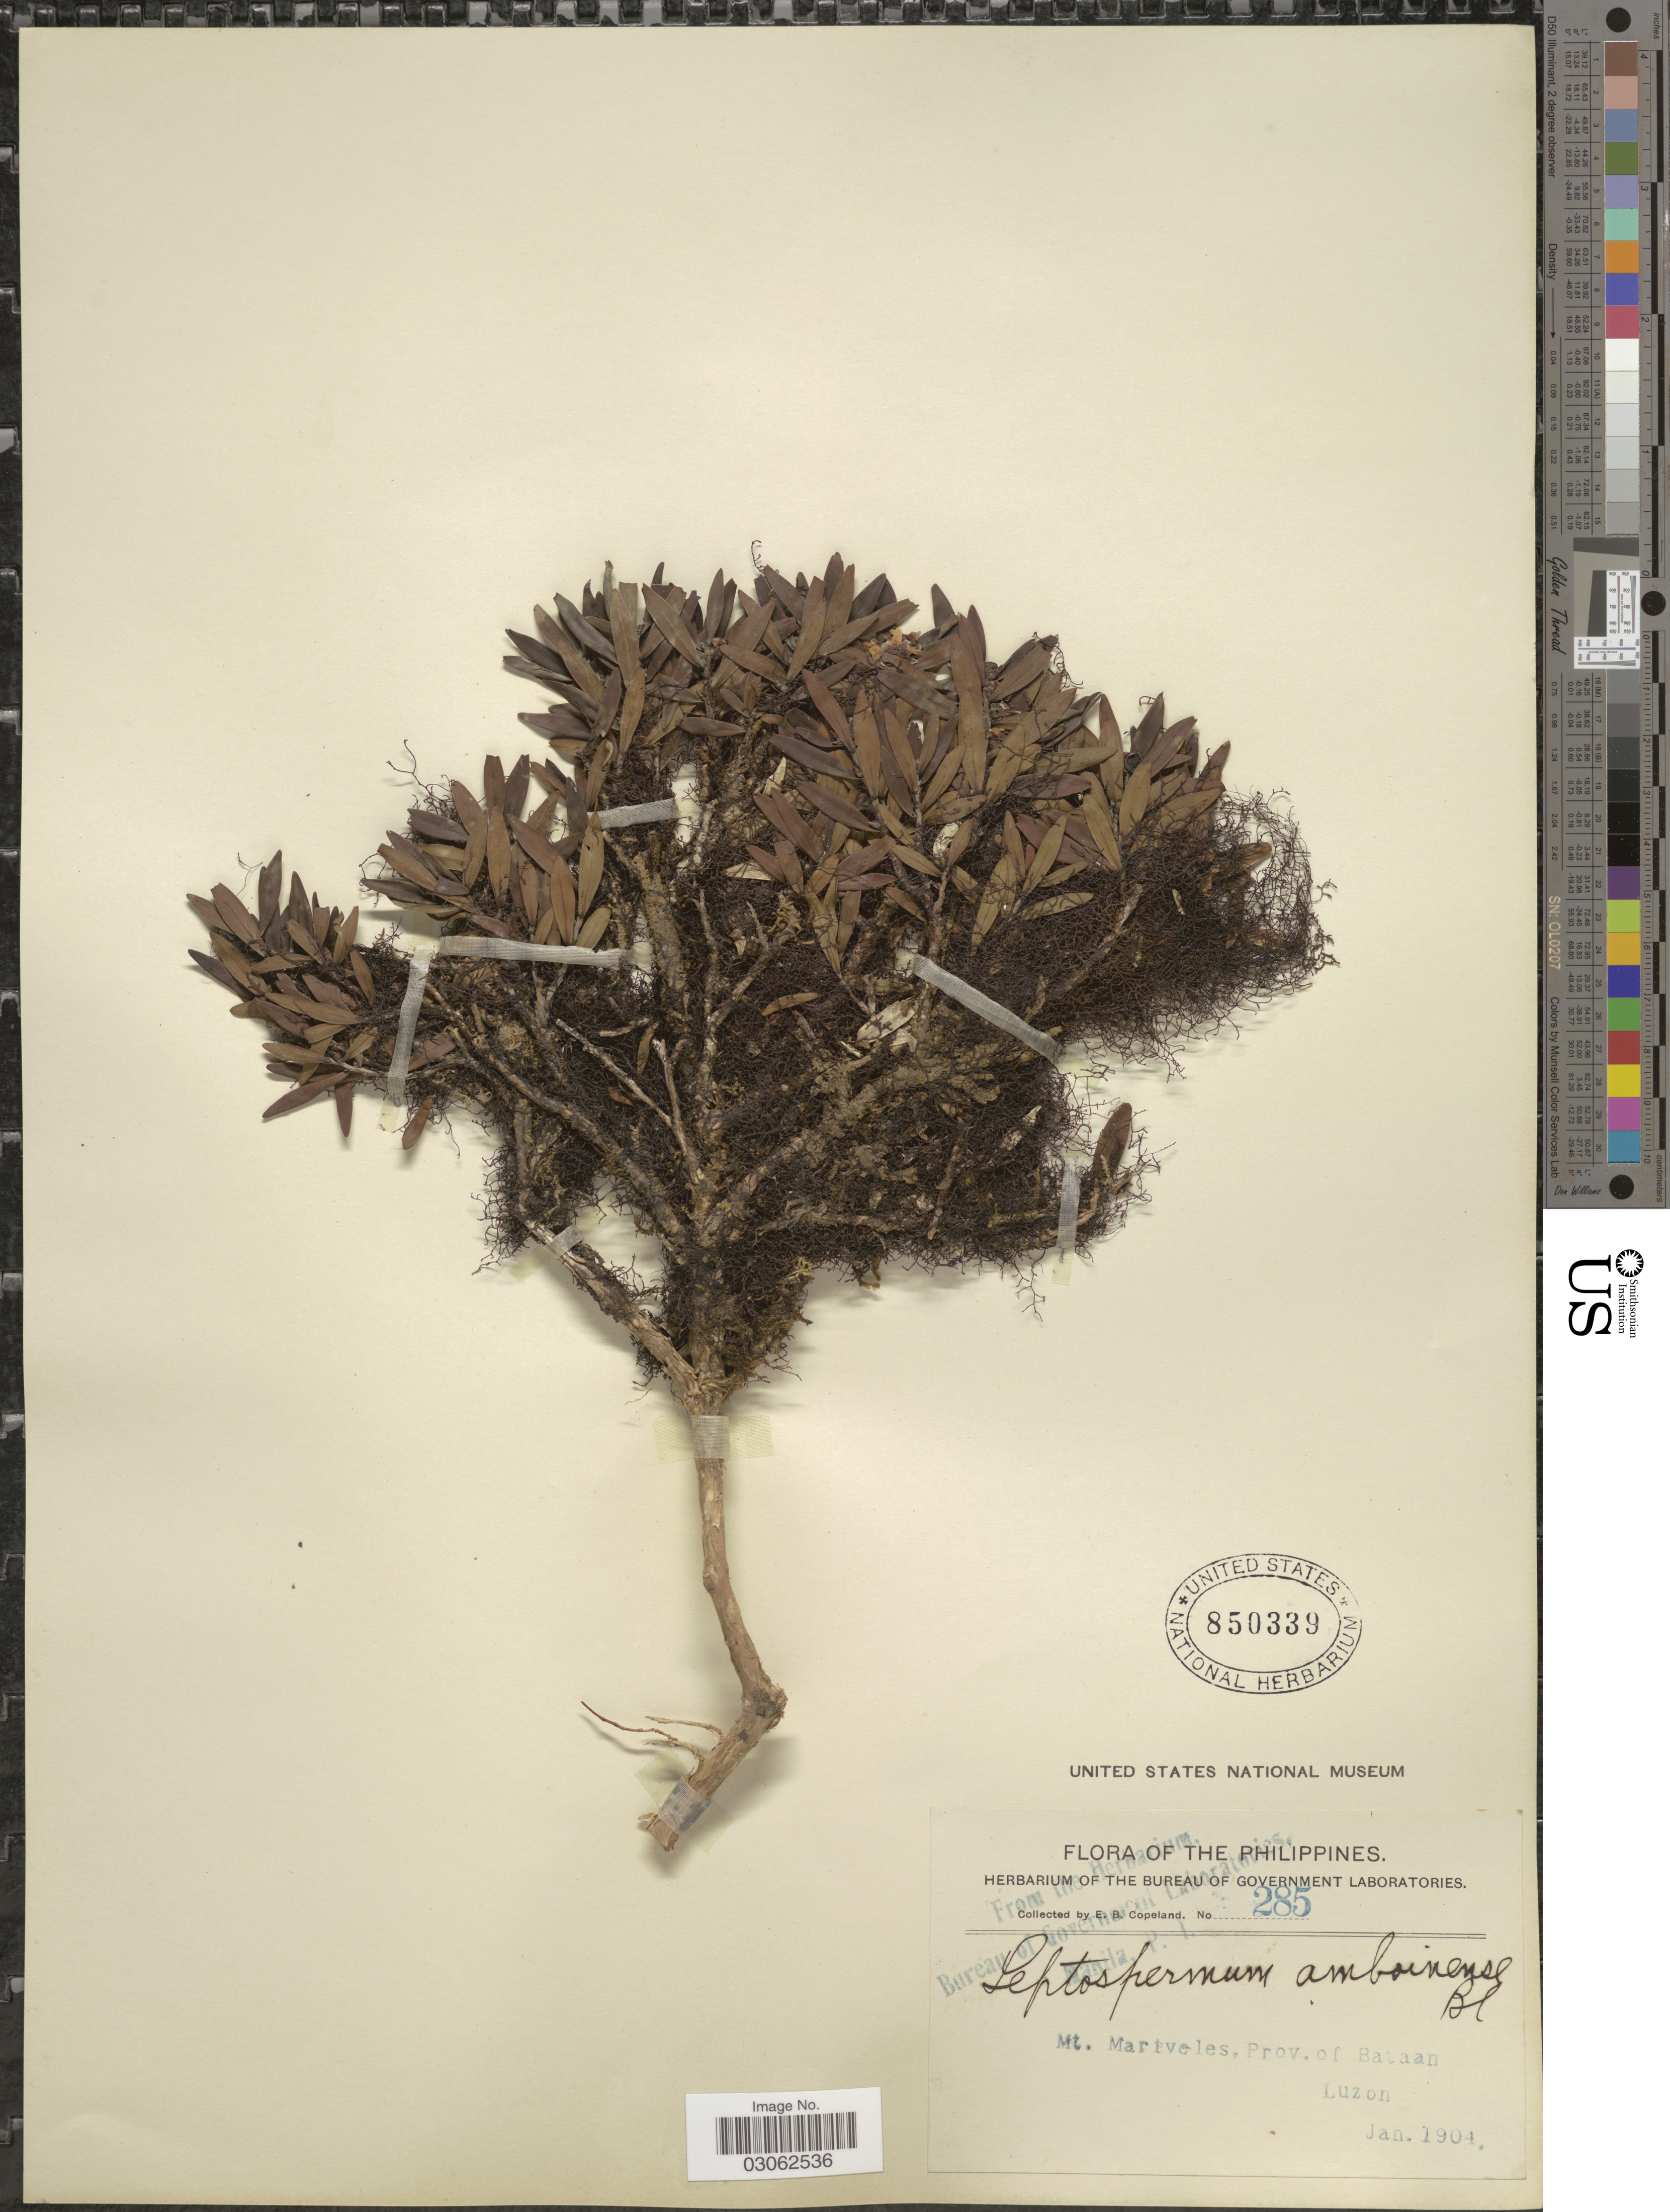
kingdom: Plantae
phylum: Tracheophyta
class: Magnoliopsida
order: Myrtales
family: Myrtaceae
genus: Leptospermum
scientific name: Leptospermum javanicum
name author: Blume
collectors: E. B. Copeland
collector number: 285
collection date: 1904-01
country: Philippines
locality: Mt. Mariveles, Prov. of Bataan. Luzon.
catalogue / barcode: US 850339